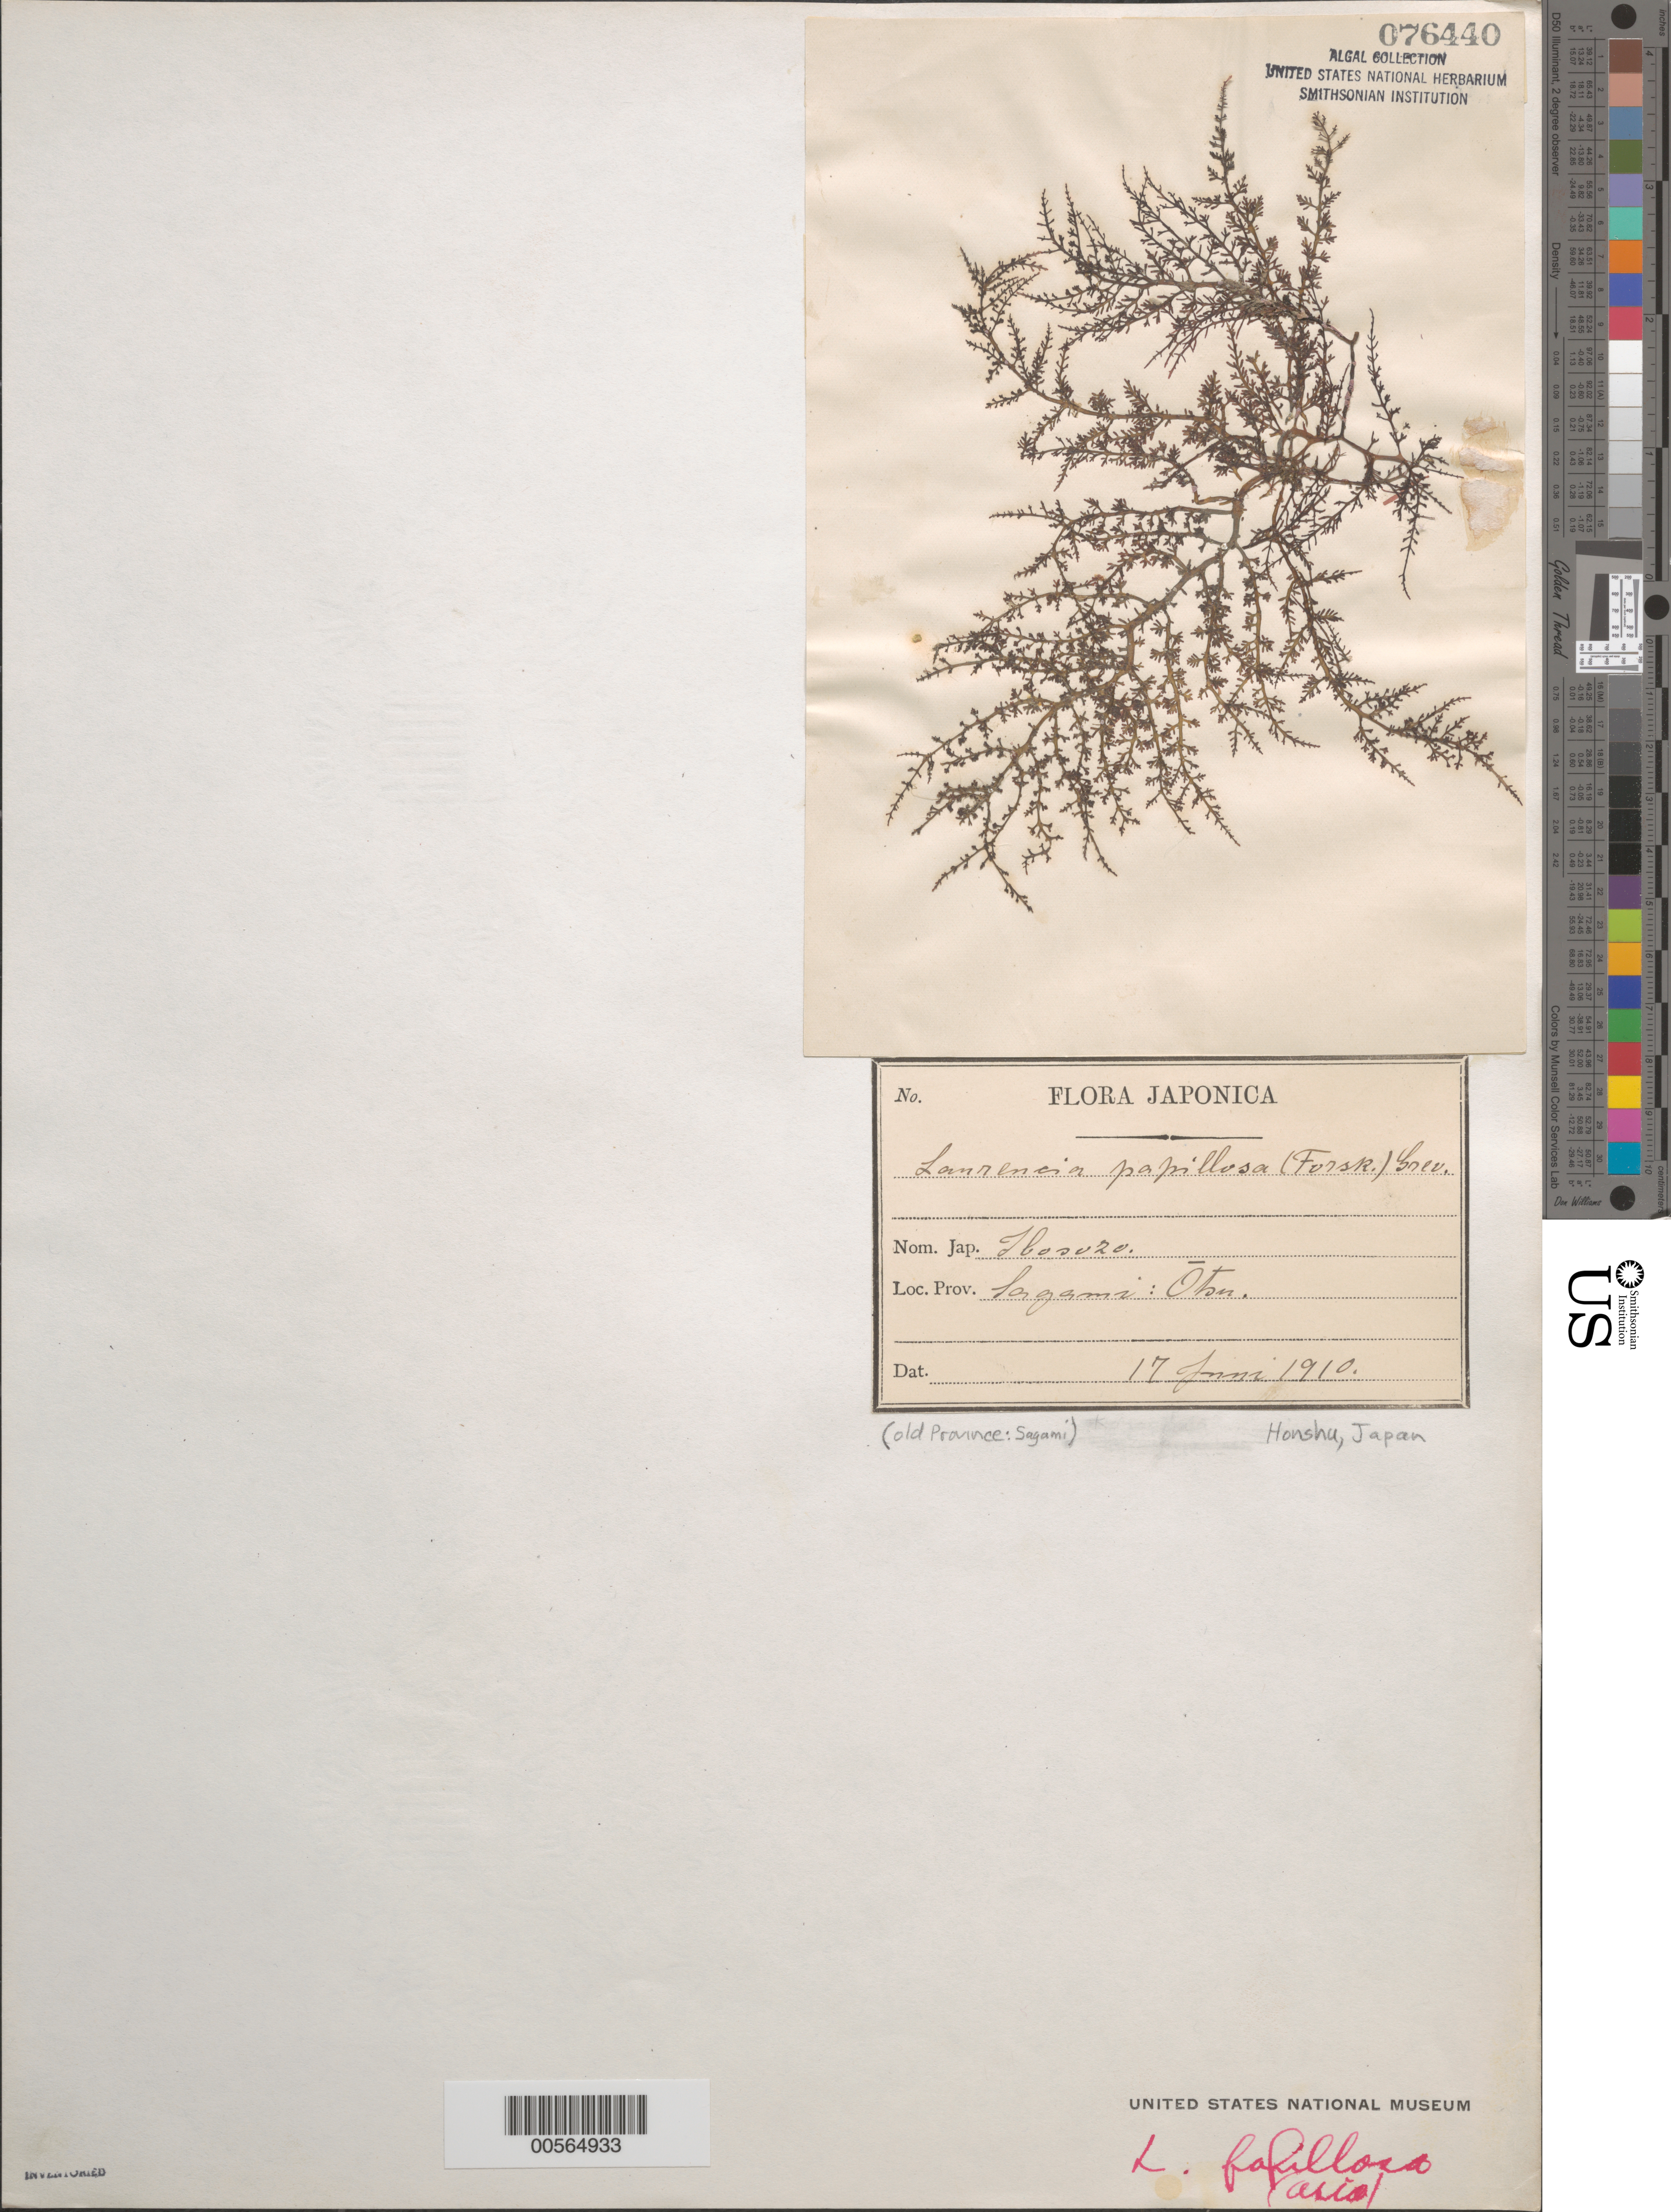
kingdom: Plantae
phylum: Rhodophyta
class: Florideophyceae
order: Ceramiales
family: Rhodomelaceae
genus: Palisada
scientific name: Palisada perforata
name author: (Bory) K.W. Nam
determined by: Algae name updating Project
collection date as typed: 17 Jun 1910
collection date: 1910-06-17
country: Japan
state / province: Siga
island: Honshu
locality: Otsu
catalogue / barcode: US 76440